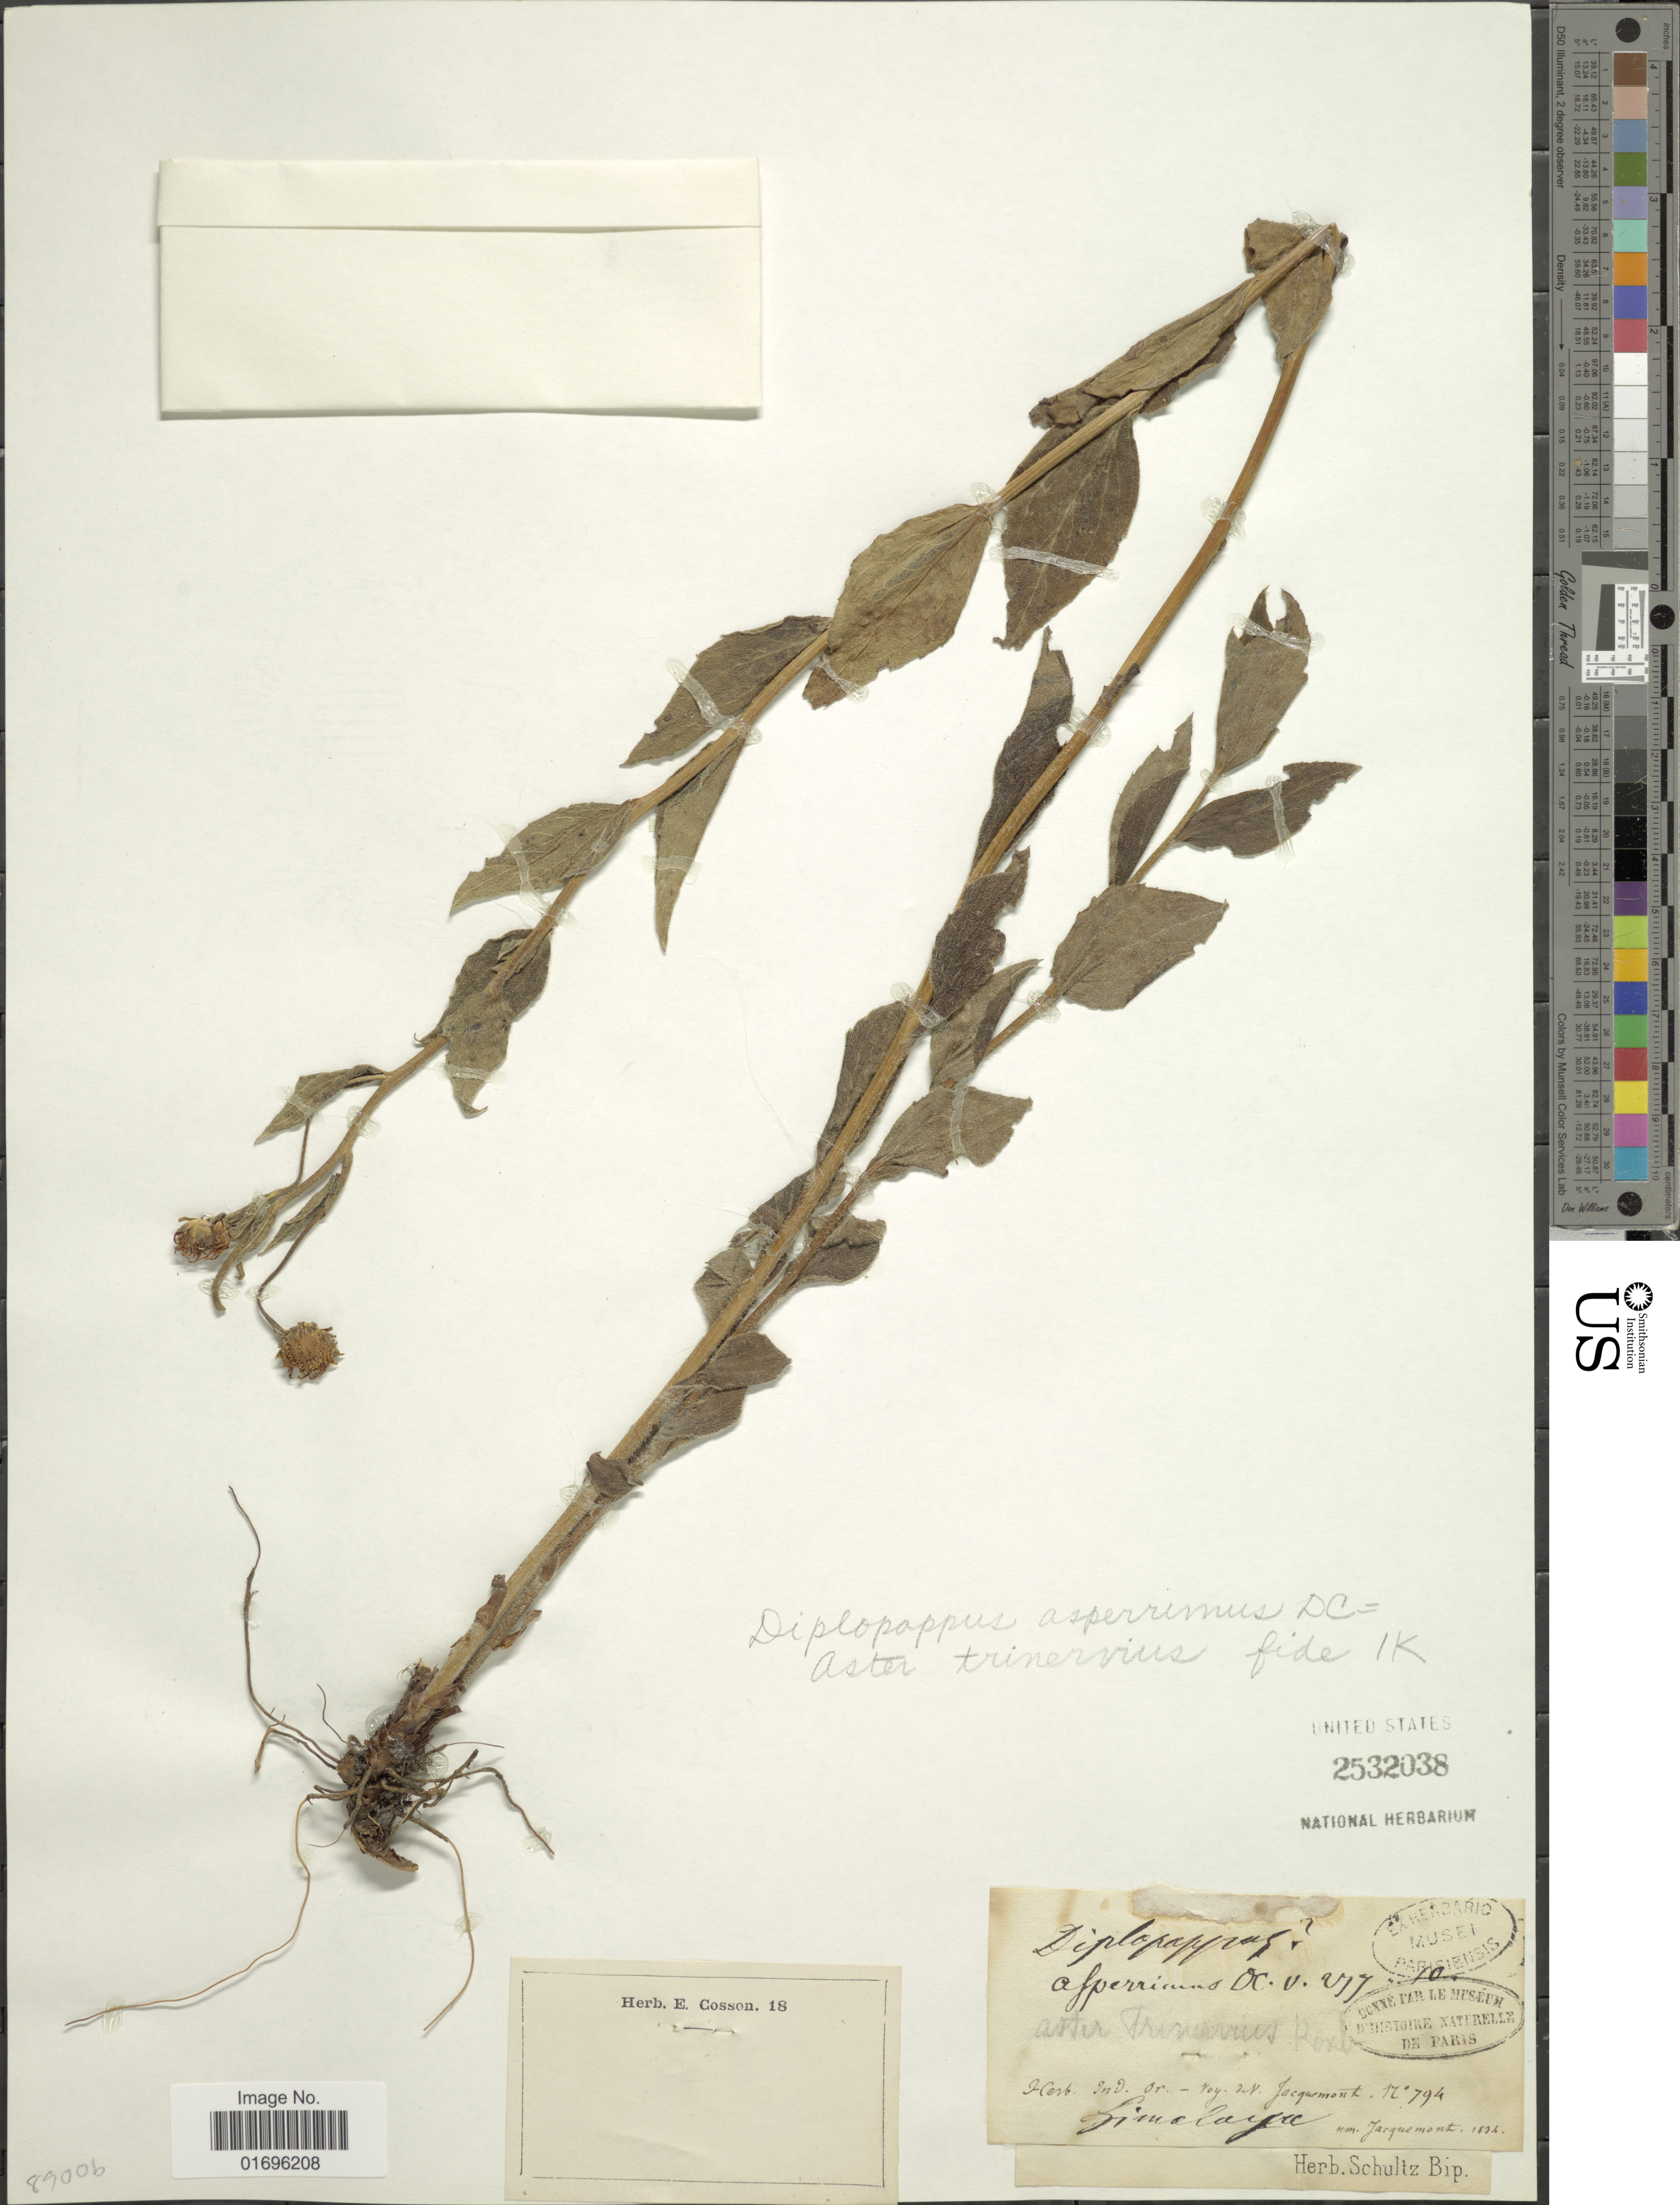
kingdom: Plantae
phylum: Tracheophyta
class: Magnoliopsida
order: Asterales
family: Asteraceae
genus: Aster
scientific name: Aster ageratoides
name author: Turcz.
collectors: V. Jacquemont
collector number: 794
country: India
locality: Himalaya.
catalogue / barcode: US 2532038